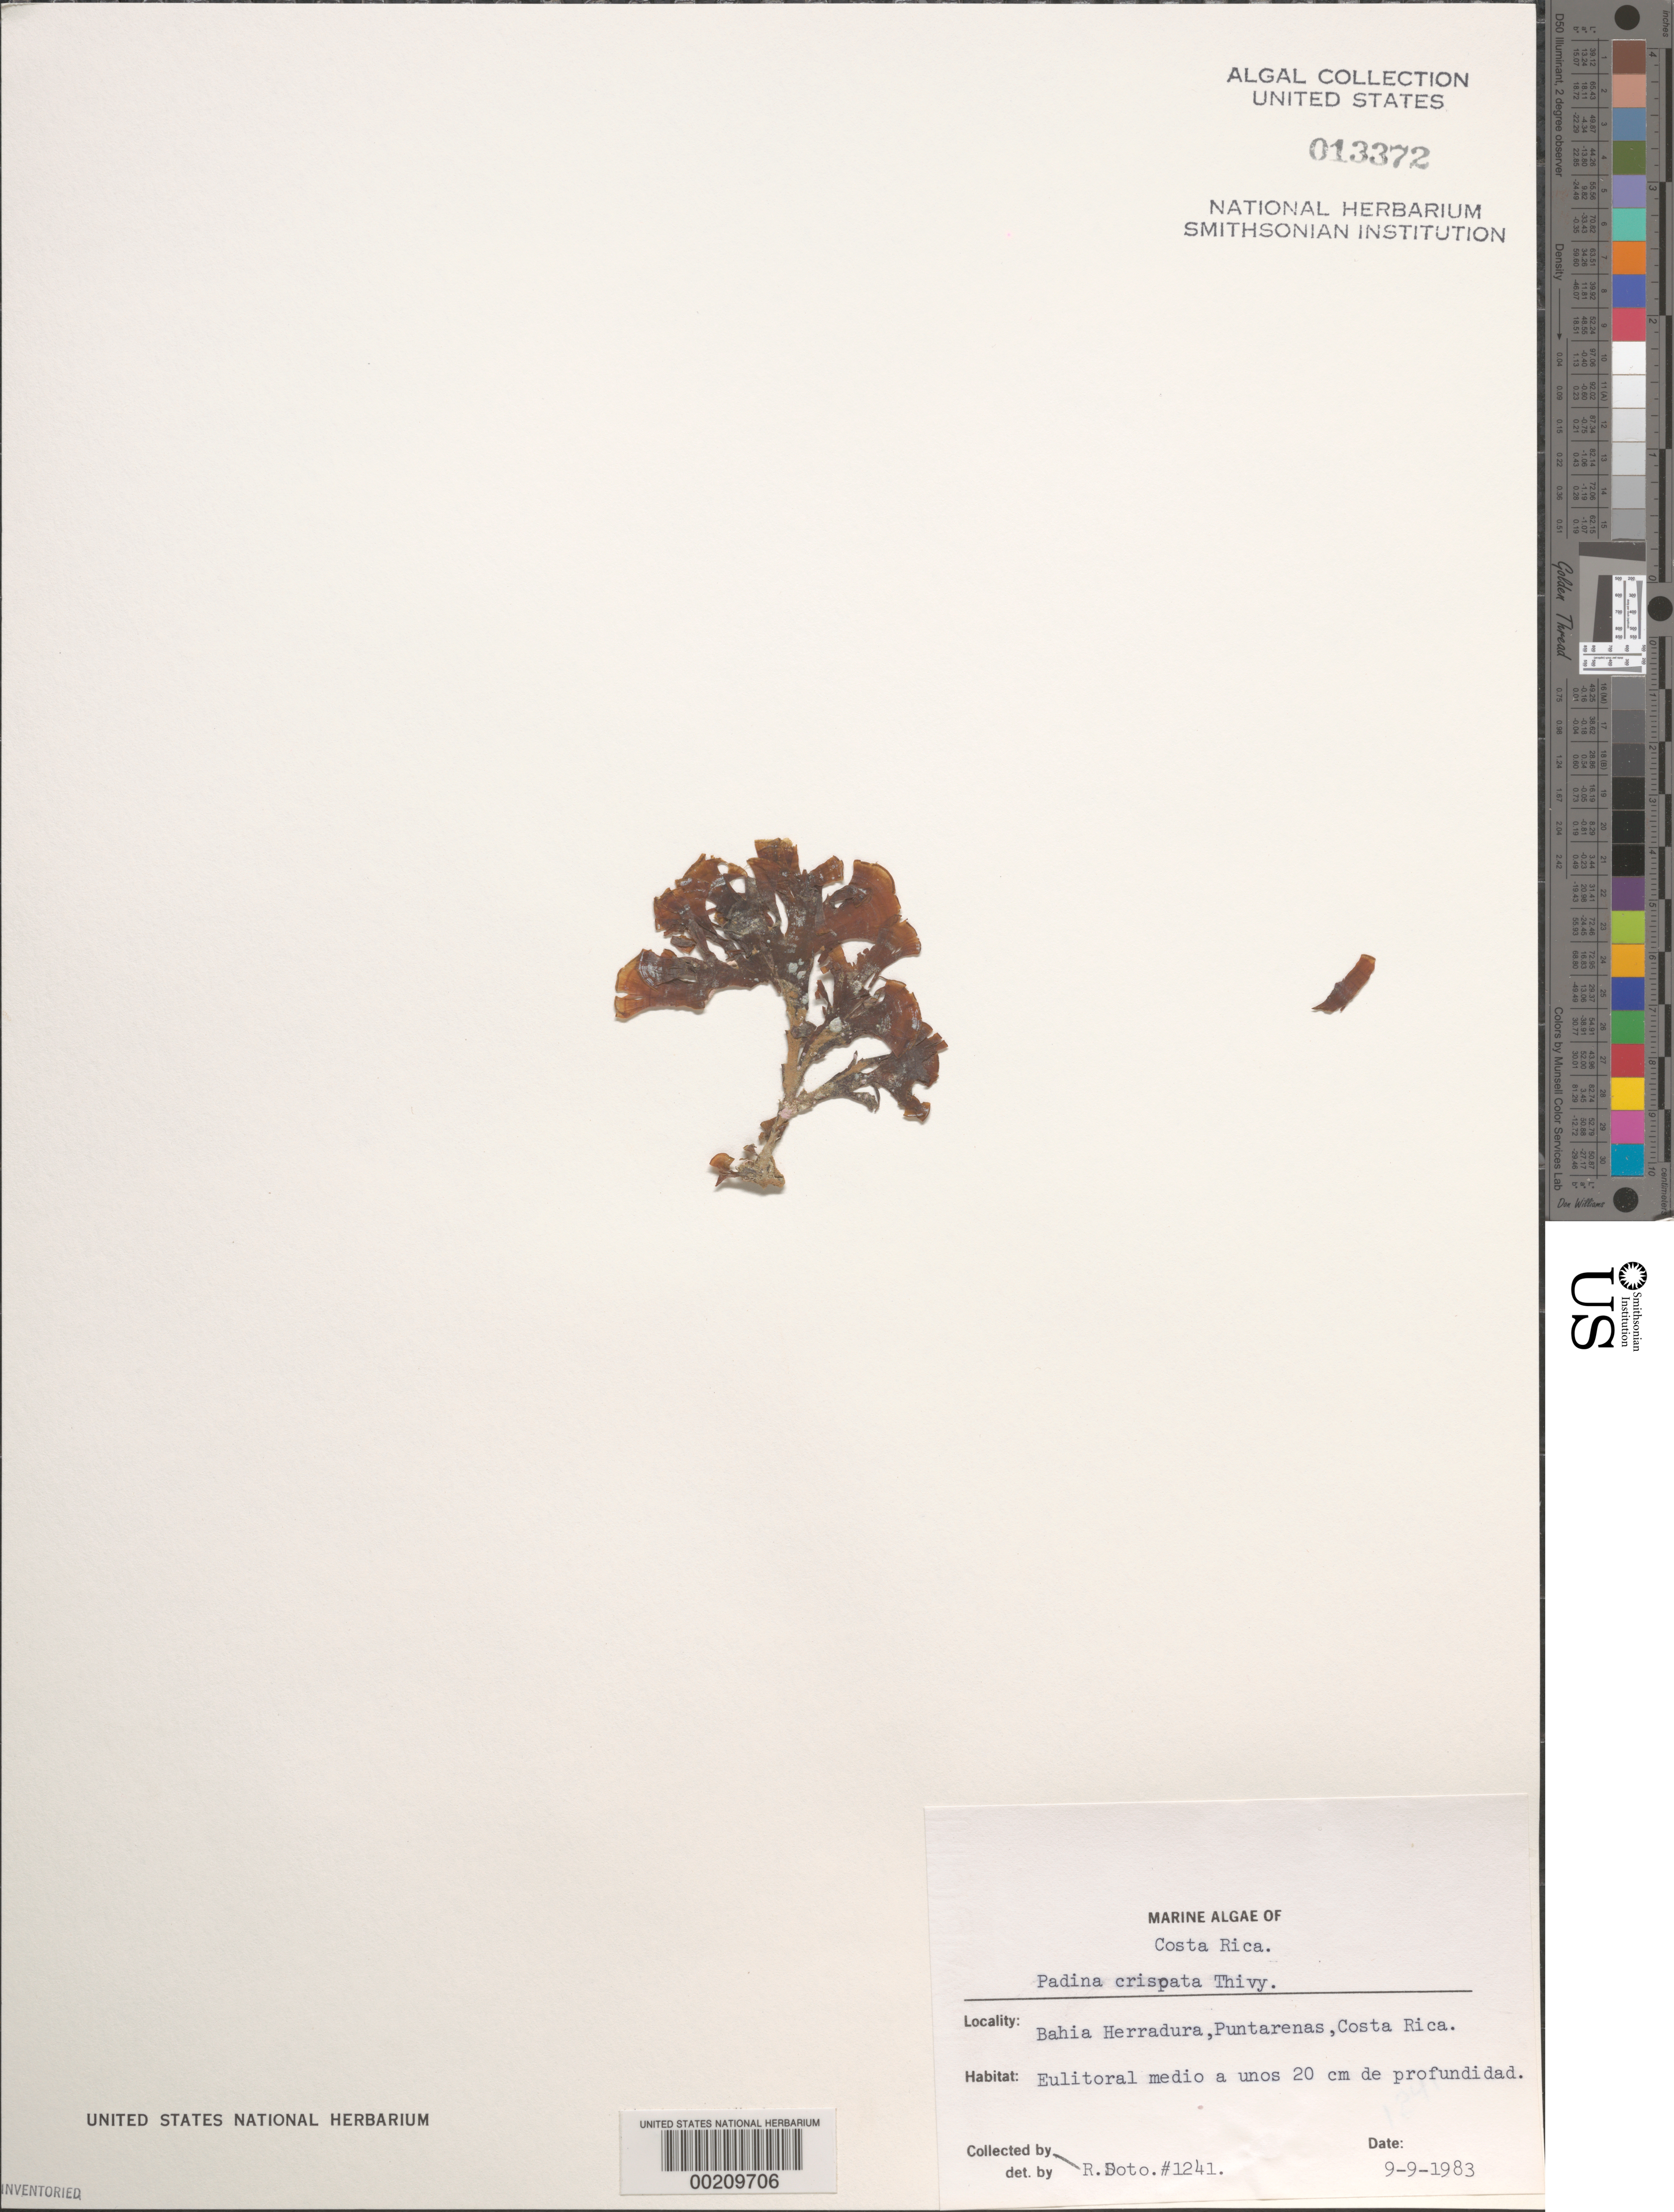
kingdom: Chromista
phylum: Ochrophyta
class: Phaeophyceae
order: Dictyotales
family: Dictyotaceae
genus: Padina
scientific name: Padina crispata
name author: Thivy in W.R. Taylor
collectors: R. Soto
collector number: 1241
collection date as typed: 09 Sep 1983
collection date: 1983-09-09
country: Costa Rica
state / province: Puntarenas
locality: Bahia herradura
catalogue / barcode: US 13372